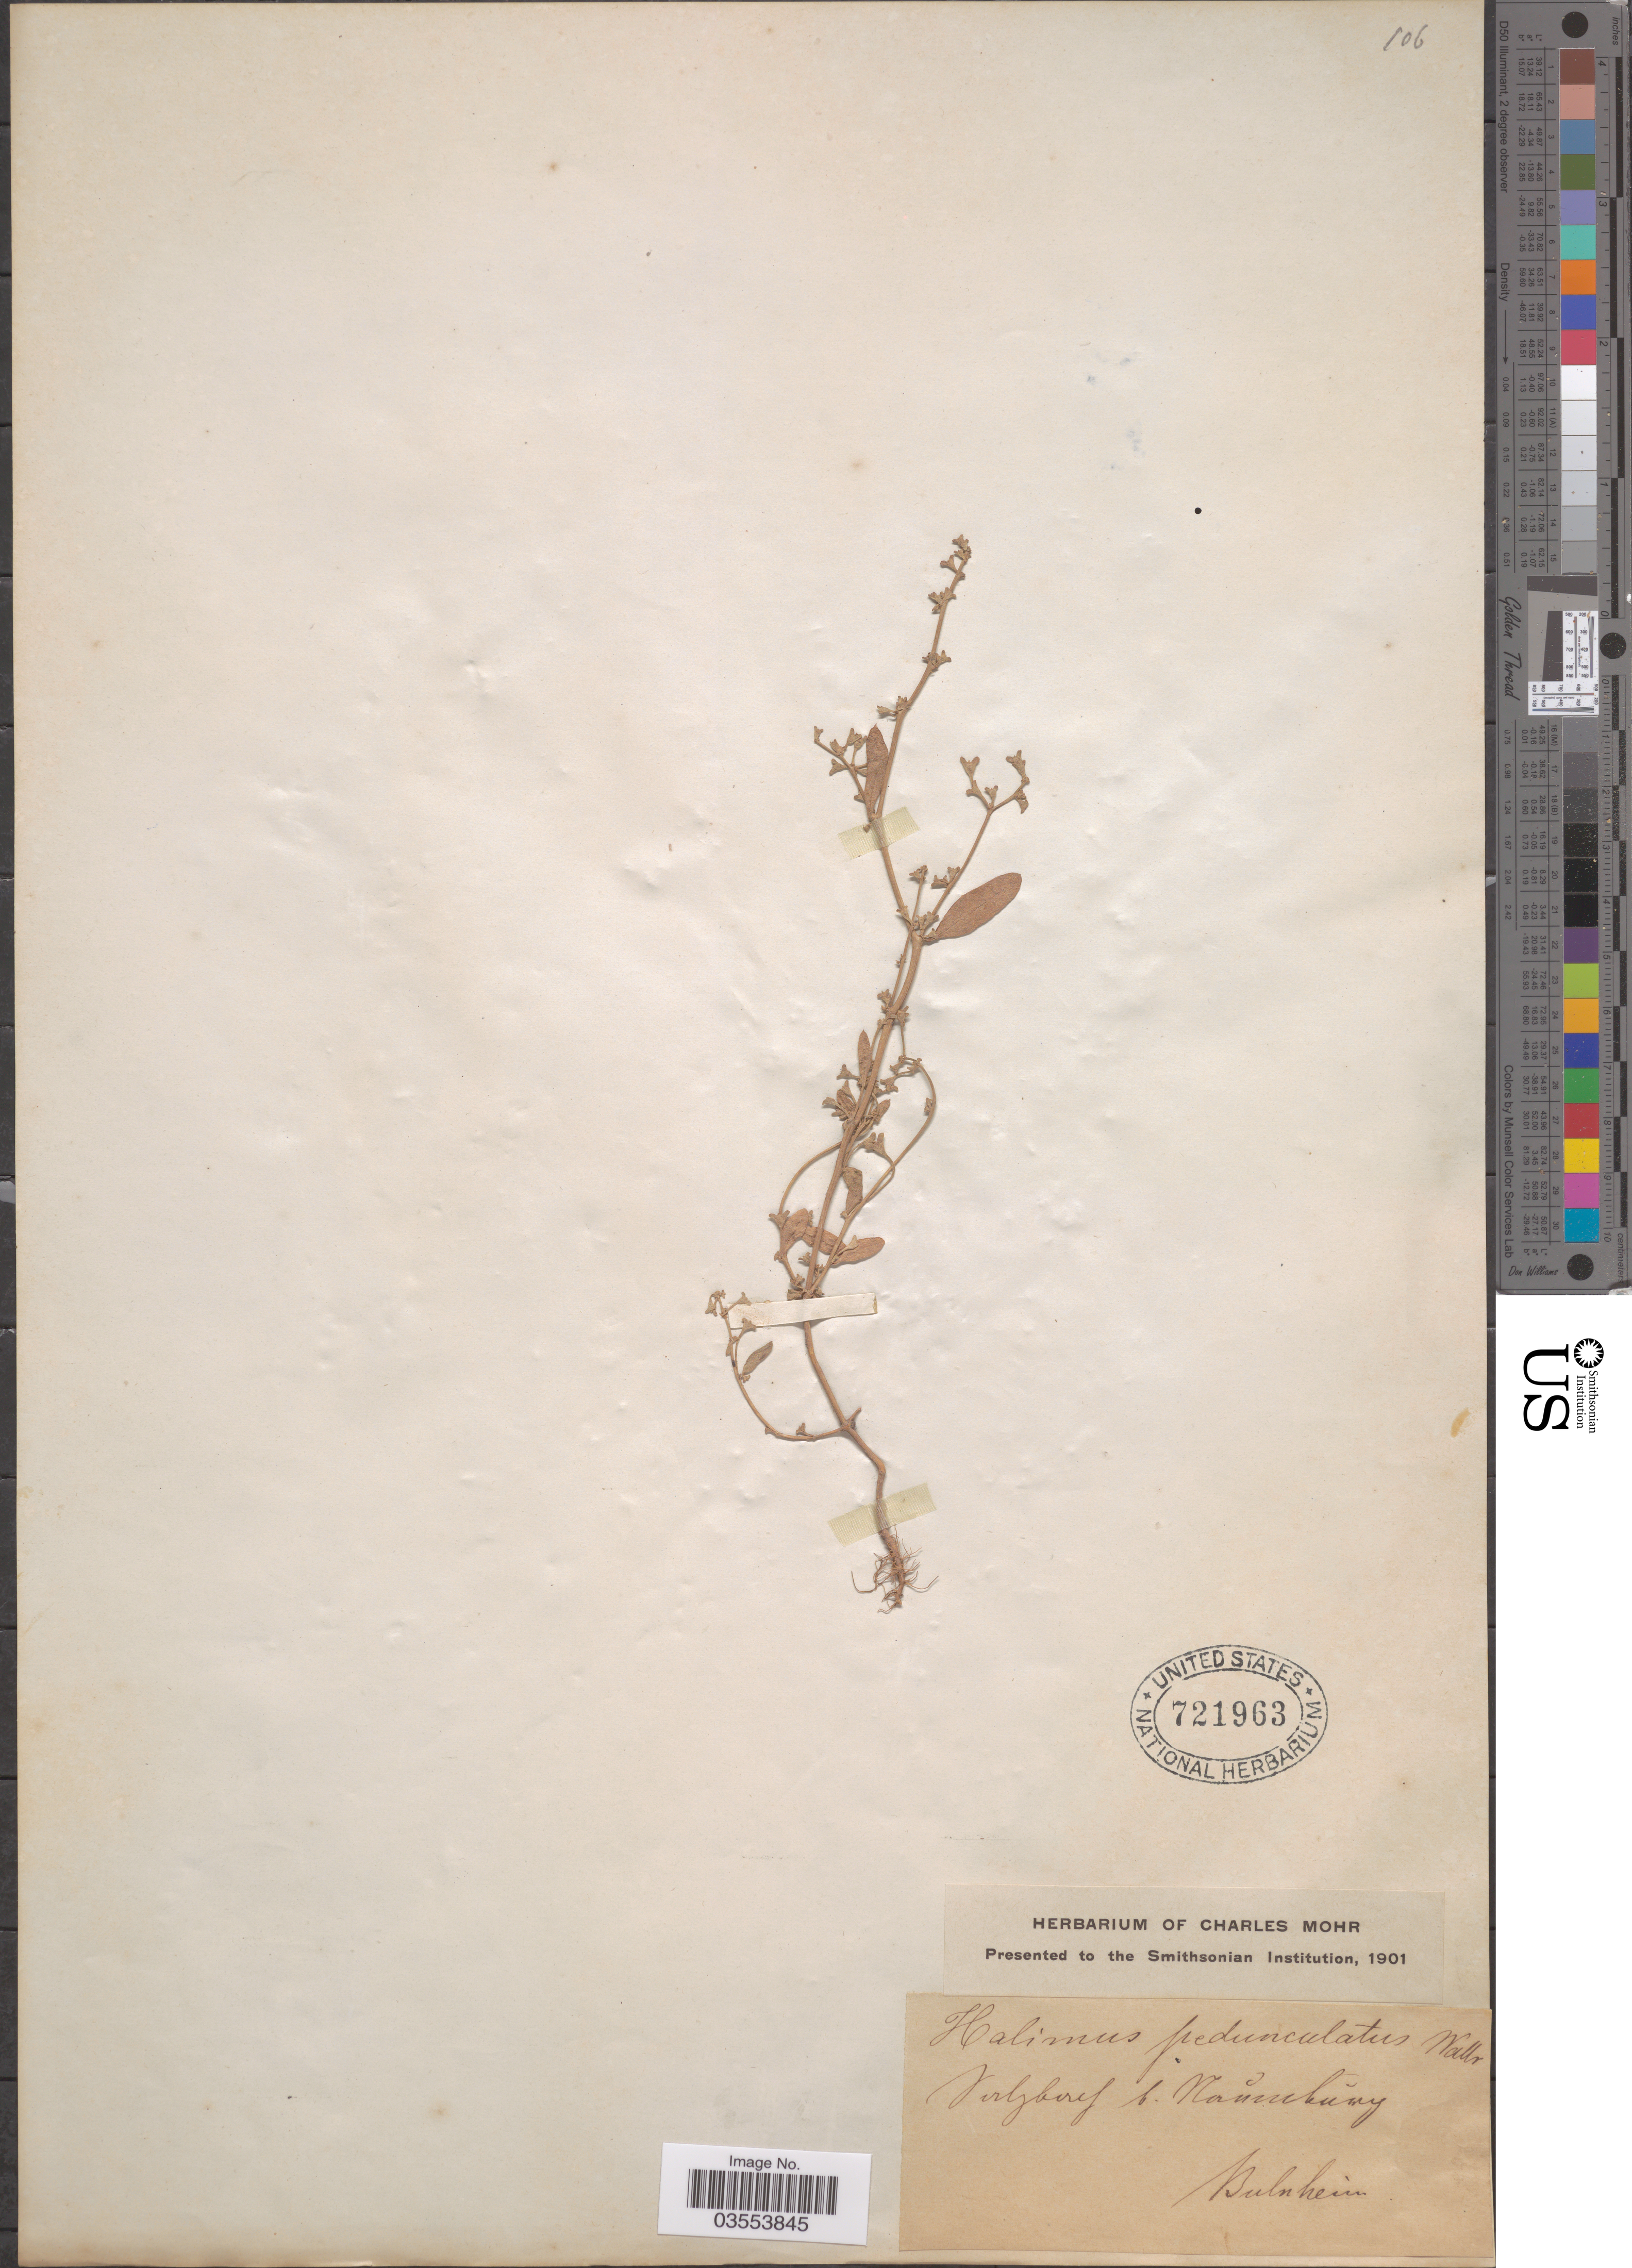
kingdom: Plantae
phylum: Tracheophyta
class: Magnoliopsida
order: Caryophyllales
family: Amaranthaceae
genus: Atriplex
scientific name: Atriplex pedunculata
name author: L.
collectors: Bulnheim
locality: Verlzberef b. Naúmkúny. [interpreted]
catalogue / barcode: US 721963